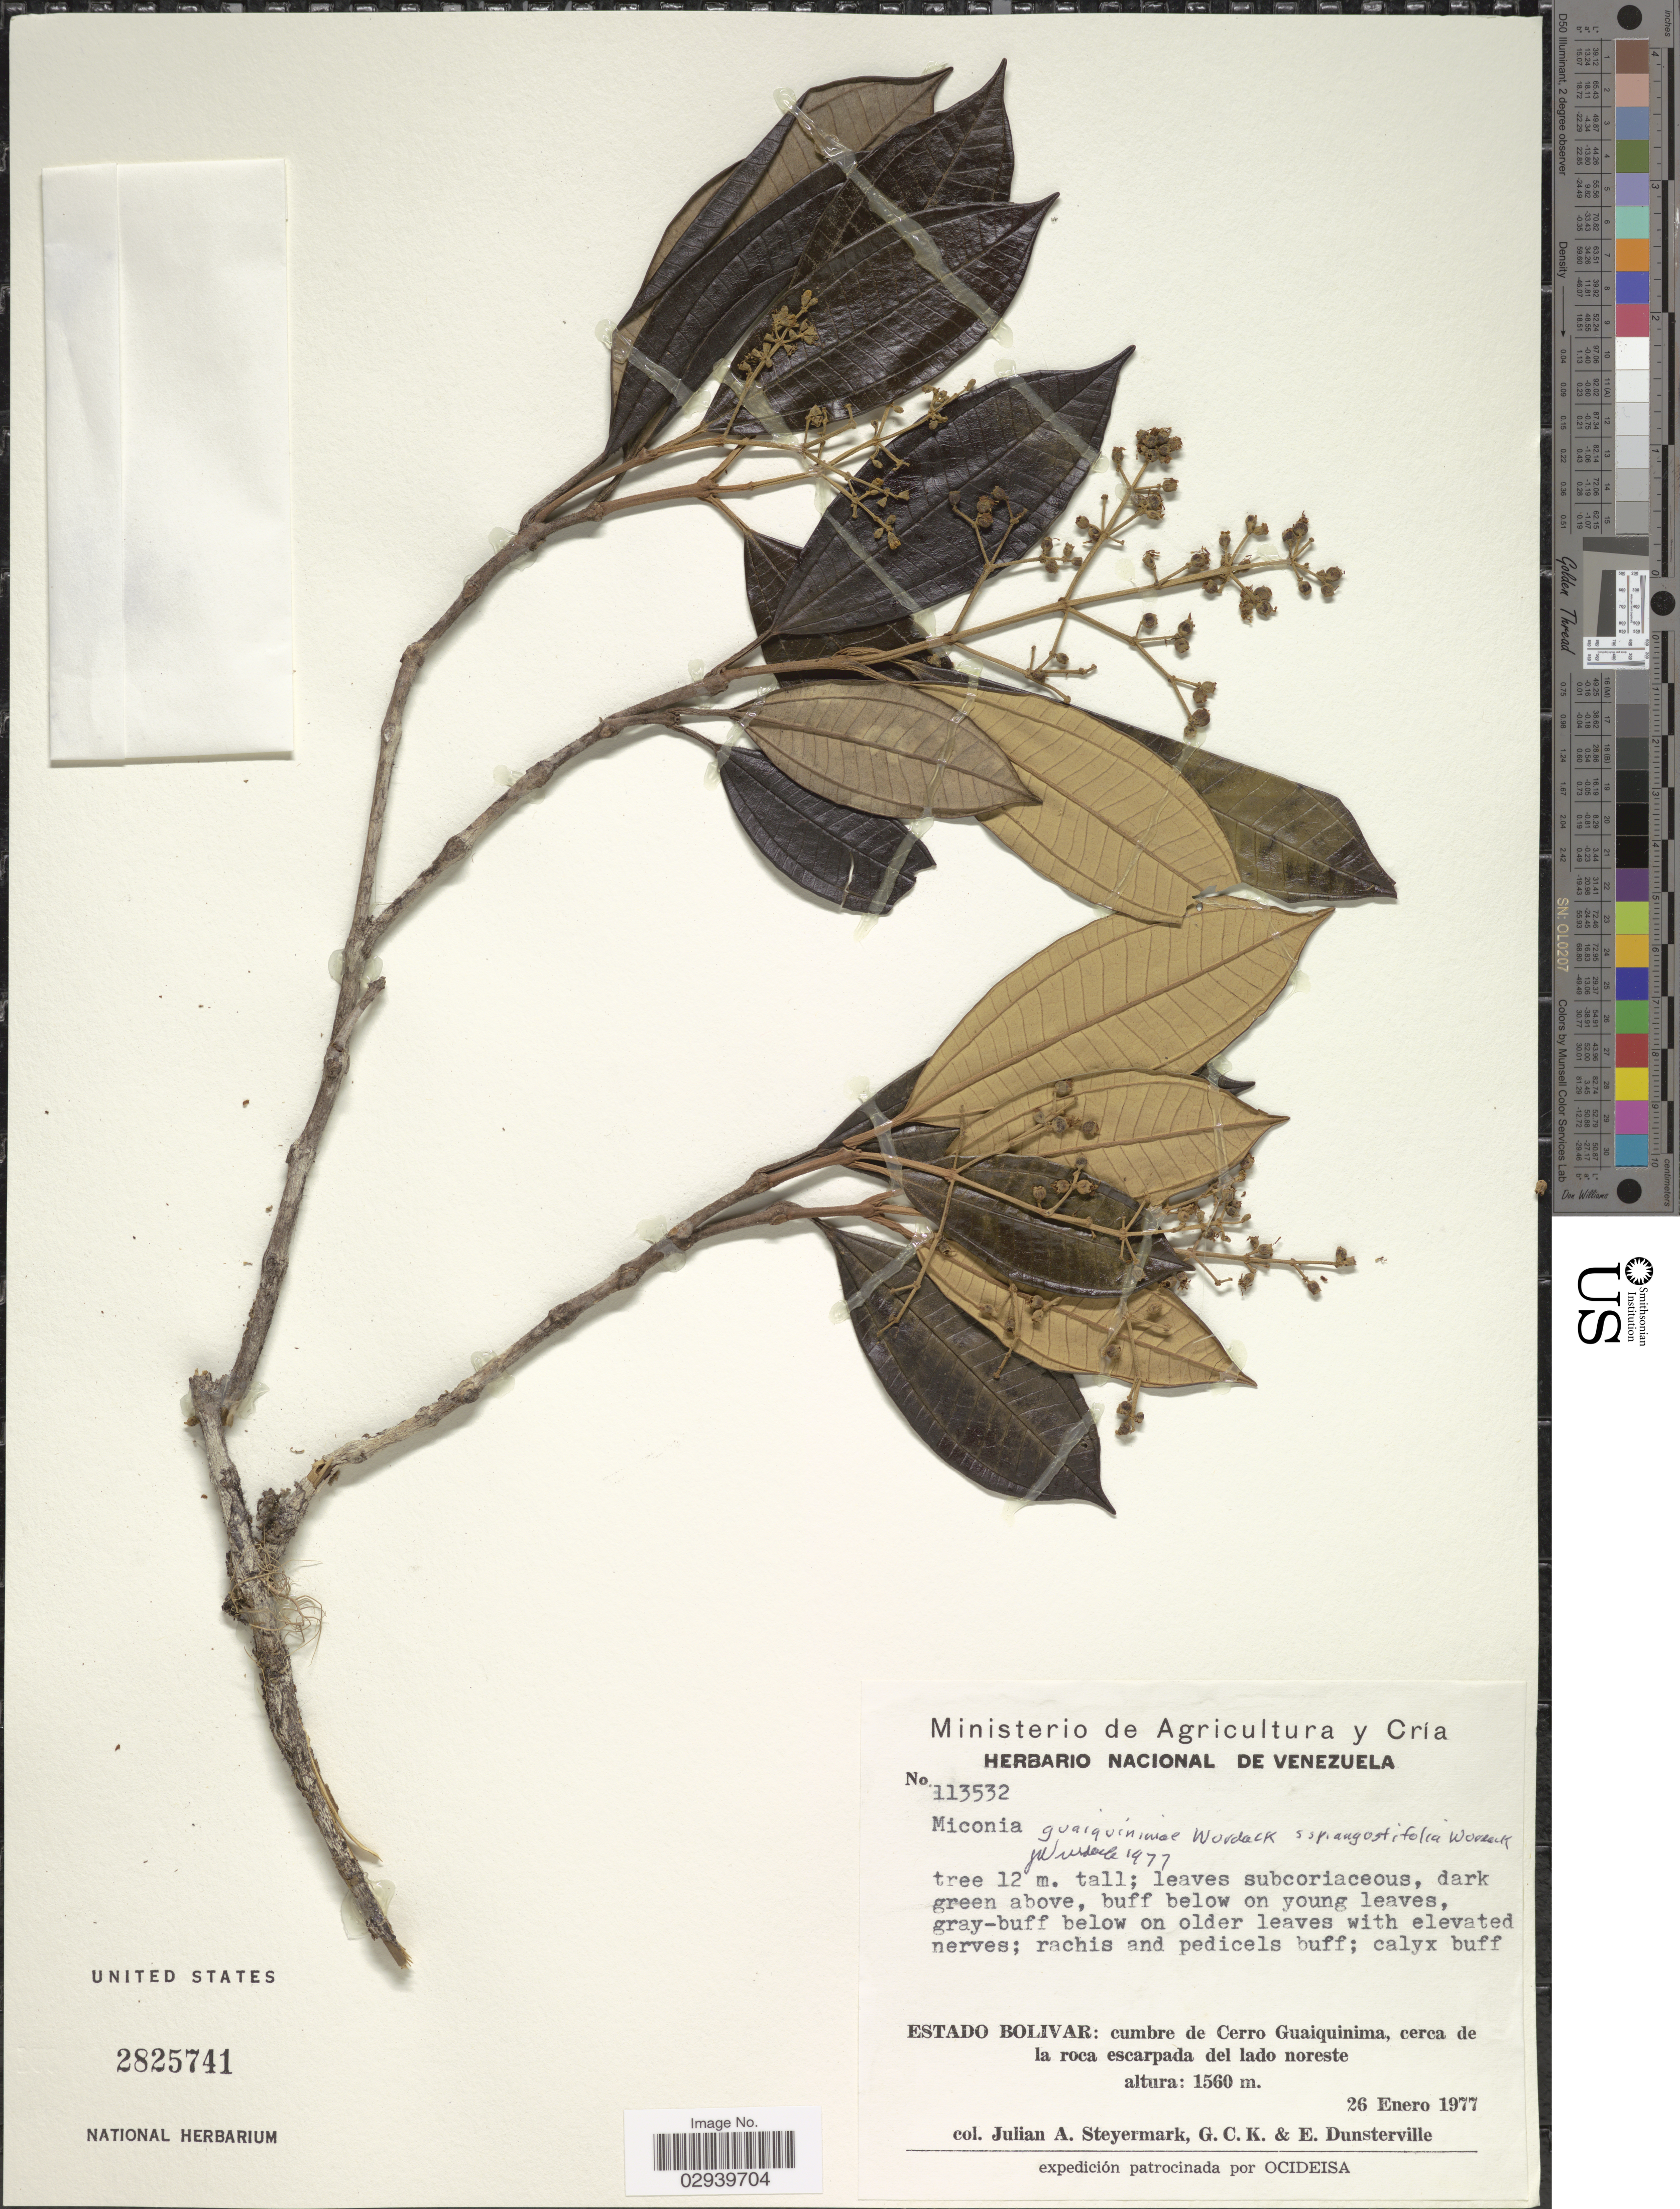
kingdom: Plantae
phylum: Tracheophyta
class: Magnoliopsida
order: Myrtales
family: Melastomataceae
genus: Miconia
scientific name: Miconia guaiquinimae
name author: Wurdack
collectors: J. Steyermark, G. C. K. Dunsterville & E. Dunsterville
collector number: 113532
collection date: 1977-01-26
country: Venezuela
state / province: Bolivar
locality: Cumbre de Cerro Guaiquinima, cerca de la roca escarpada del lado noreste.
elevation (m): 1560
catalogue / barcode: US 2825741